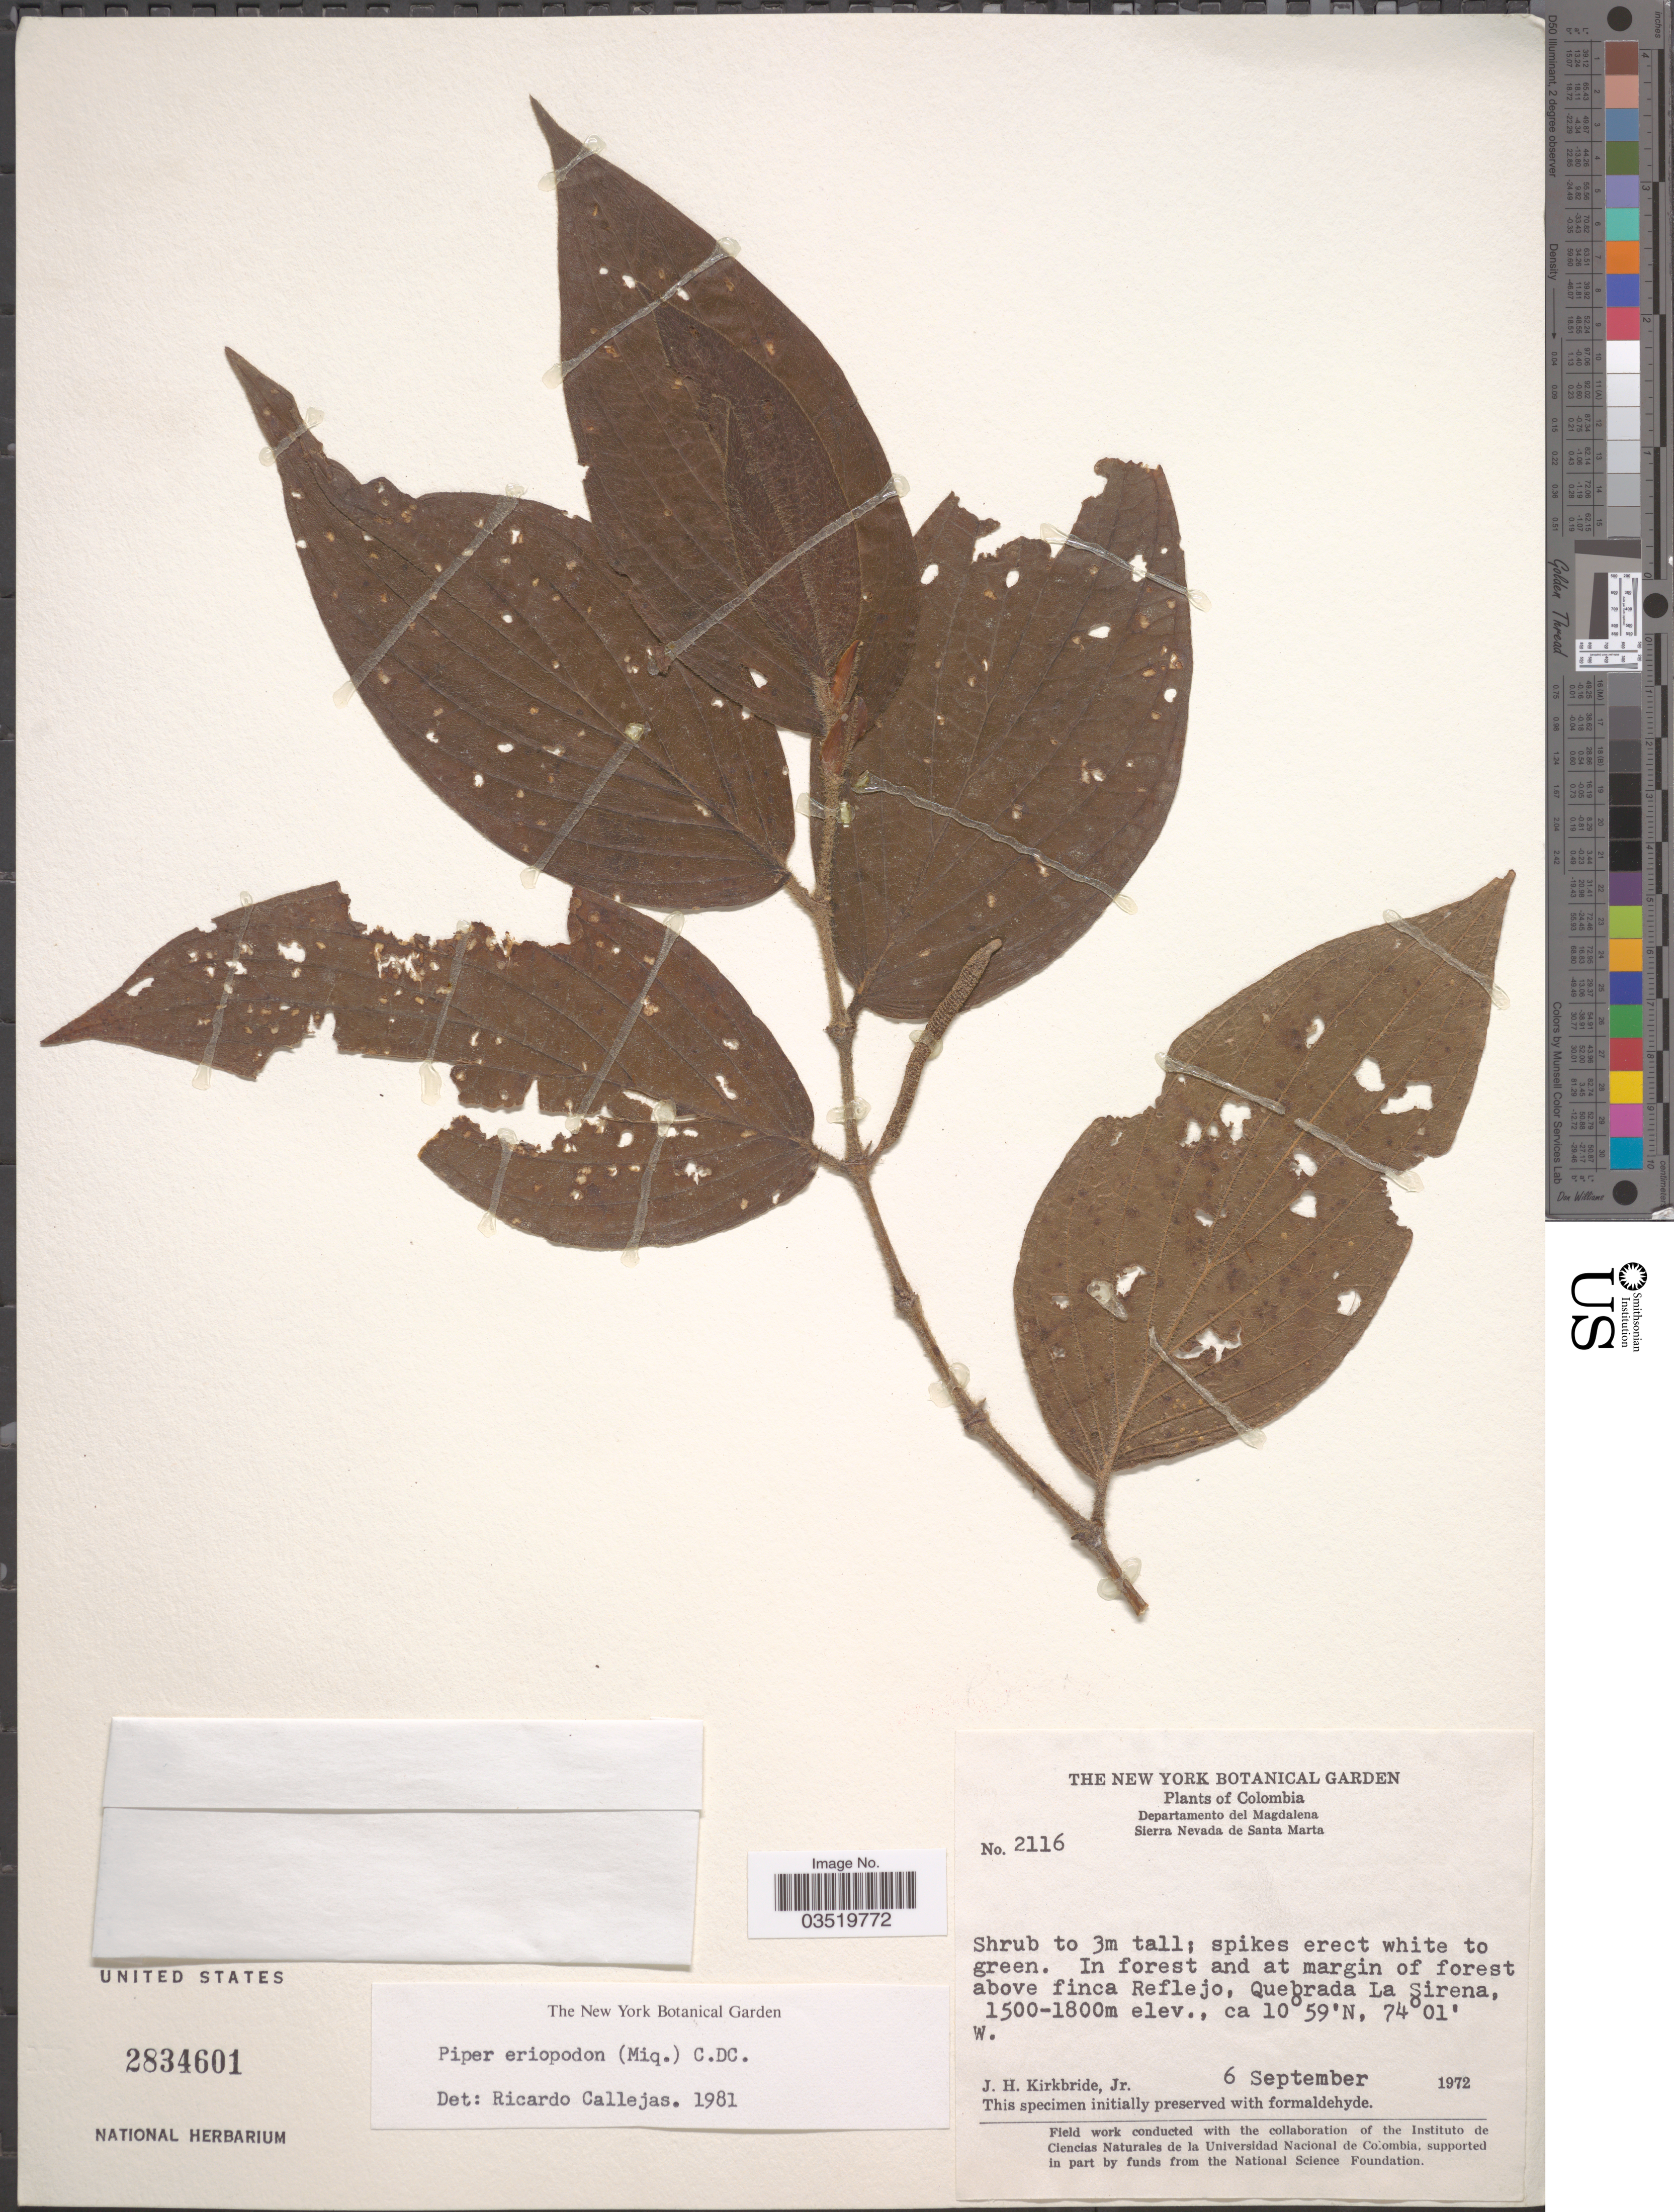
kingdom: Plantae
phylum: Tracheophyta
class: Magnoliopsida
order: Piperales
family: Piperaceae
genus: Piper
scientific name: Piper eriopodon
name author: C. DC.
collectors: J. H. Kirkbride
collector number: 2116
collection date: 1972-09-06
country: Colombia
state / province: Magdalena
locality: Departamento del Magdalena. Sierra Nevada de Santa Marta. Above finca Reflejo, Quebrada La Sirena.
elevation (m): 1500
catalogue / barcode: US 2834601